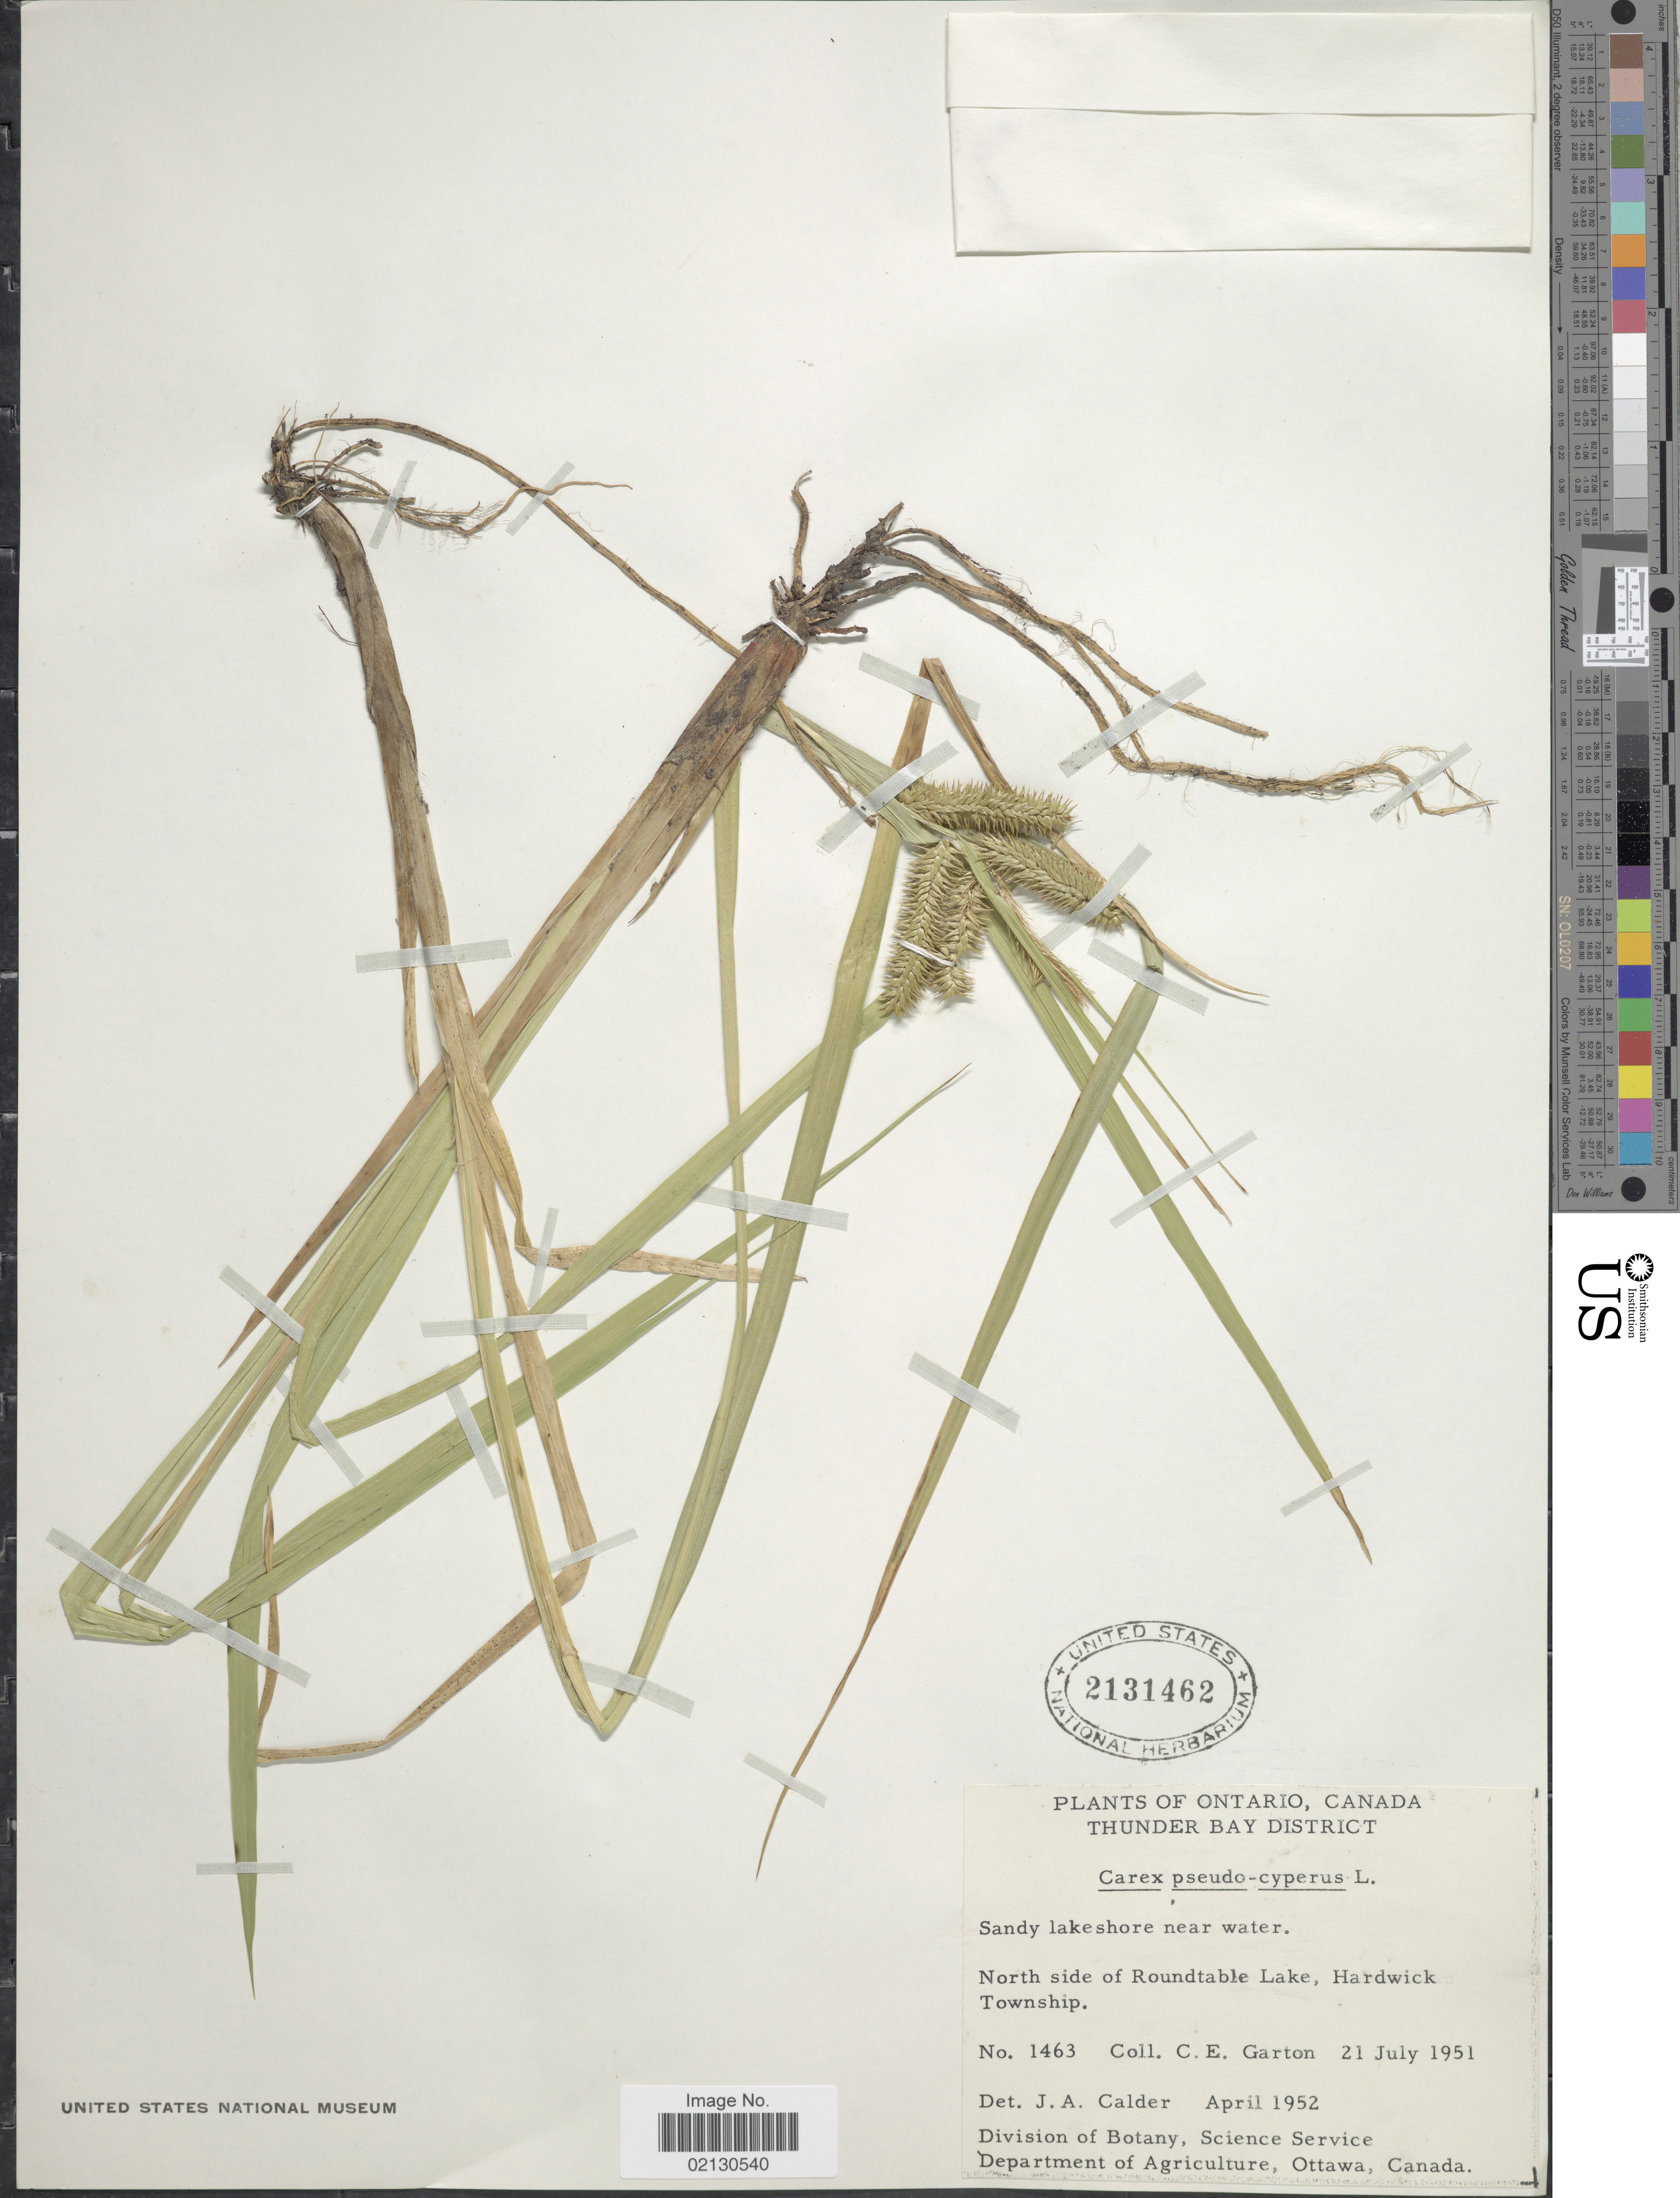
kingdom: Plantae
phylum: Tracheophyta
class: Liliopsida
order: Poales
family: Cyperaceae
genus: Carex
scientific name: Carex pseudocyperus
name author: L.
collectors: C. E. Garton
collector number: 1463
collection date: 1951-07-21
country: Canada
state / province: Ontario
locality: Thunder Bay District. North side of Roundtable Lake, Hardwick Township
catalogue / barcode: US 2131462